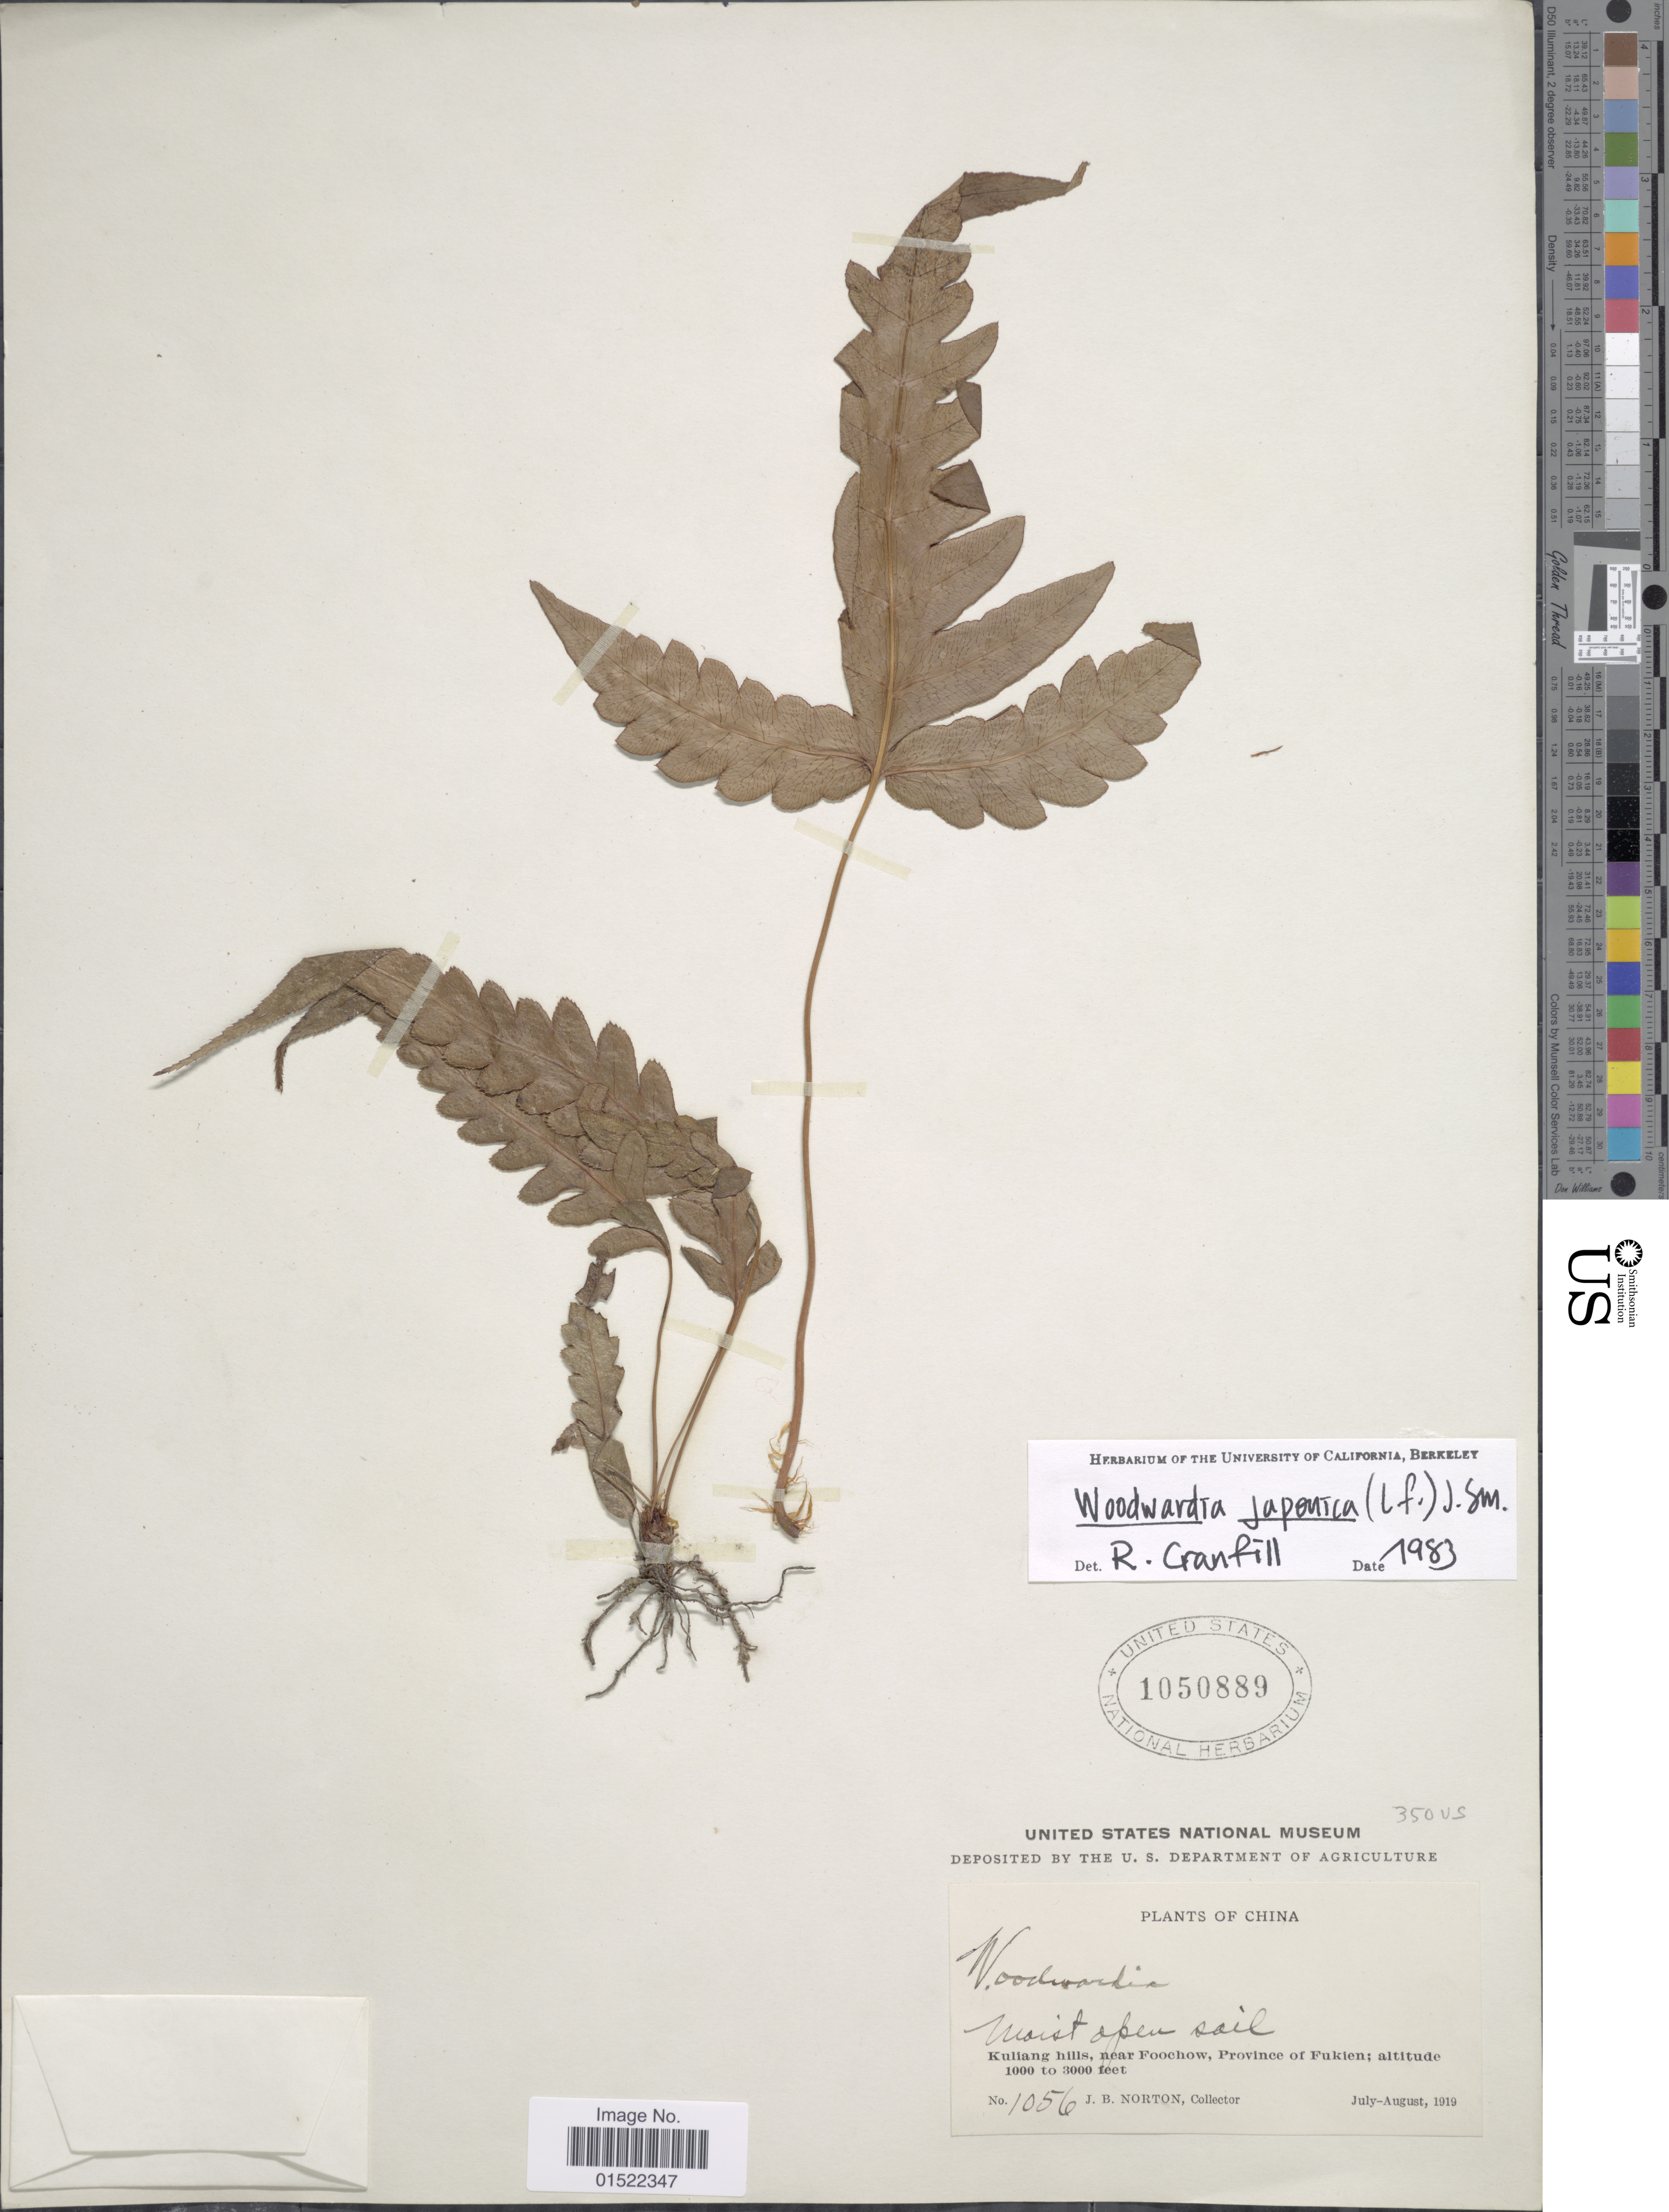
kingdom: Plantae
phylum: Tracheophyta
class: Polypodiopsida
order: Polypodiales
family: Blechnaceae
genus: Woodwardia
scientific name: Woodwardia japonica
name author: (L. f.) Sm.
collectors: J. B. Norton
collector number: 1056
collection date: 1919-07/1919-08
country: China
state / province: Fujian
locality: Kuliang Hills, near Foochow, Province of Fukien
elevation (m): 305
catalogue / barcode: US 1050889